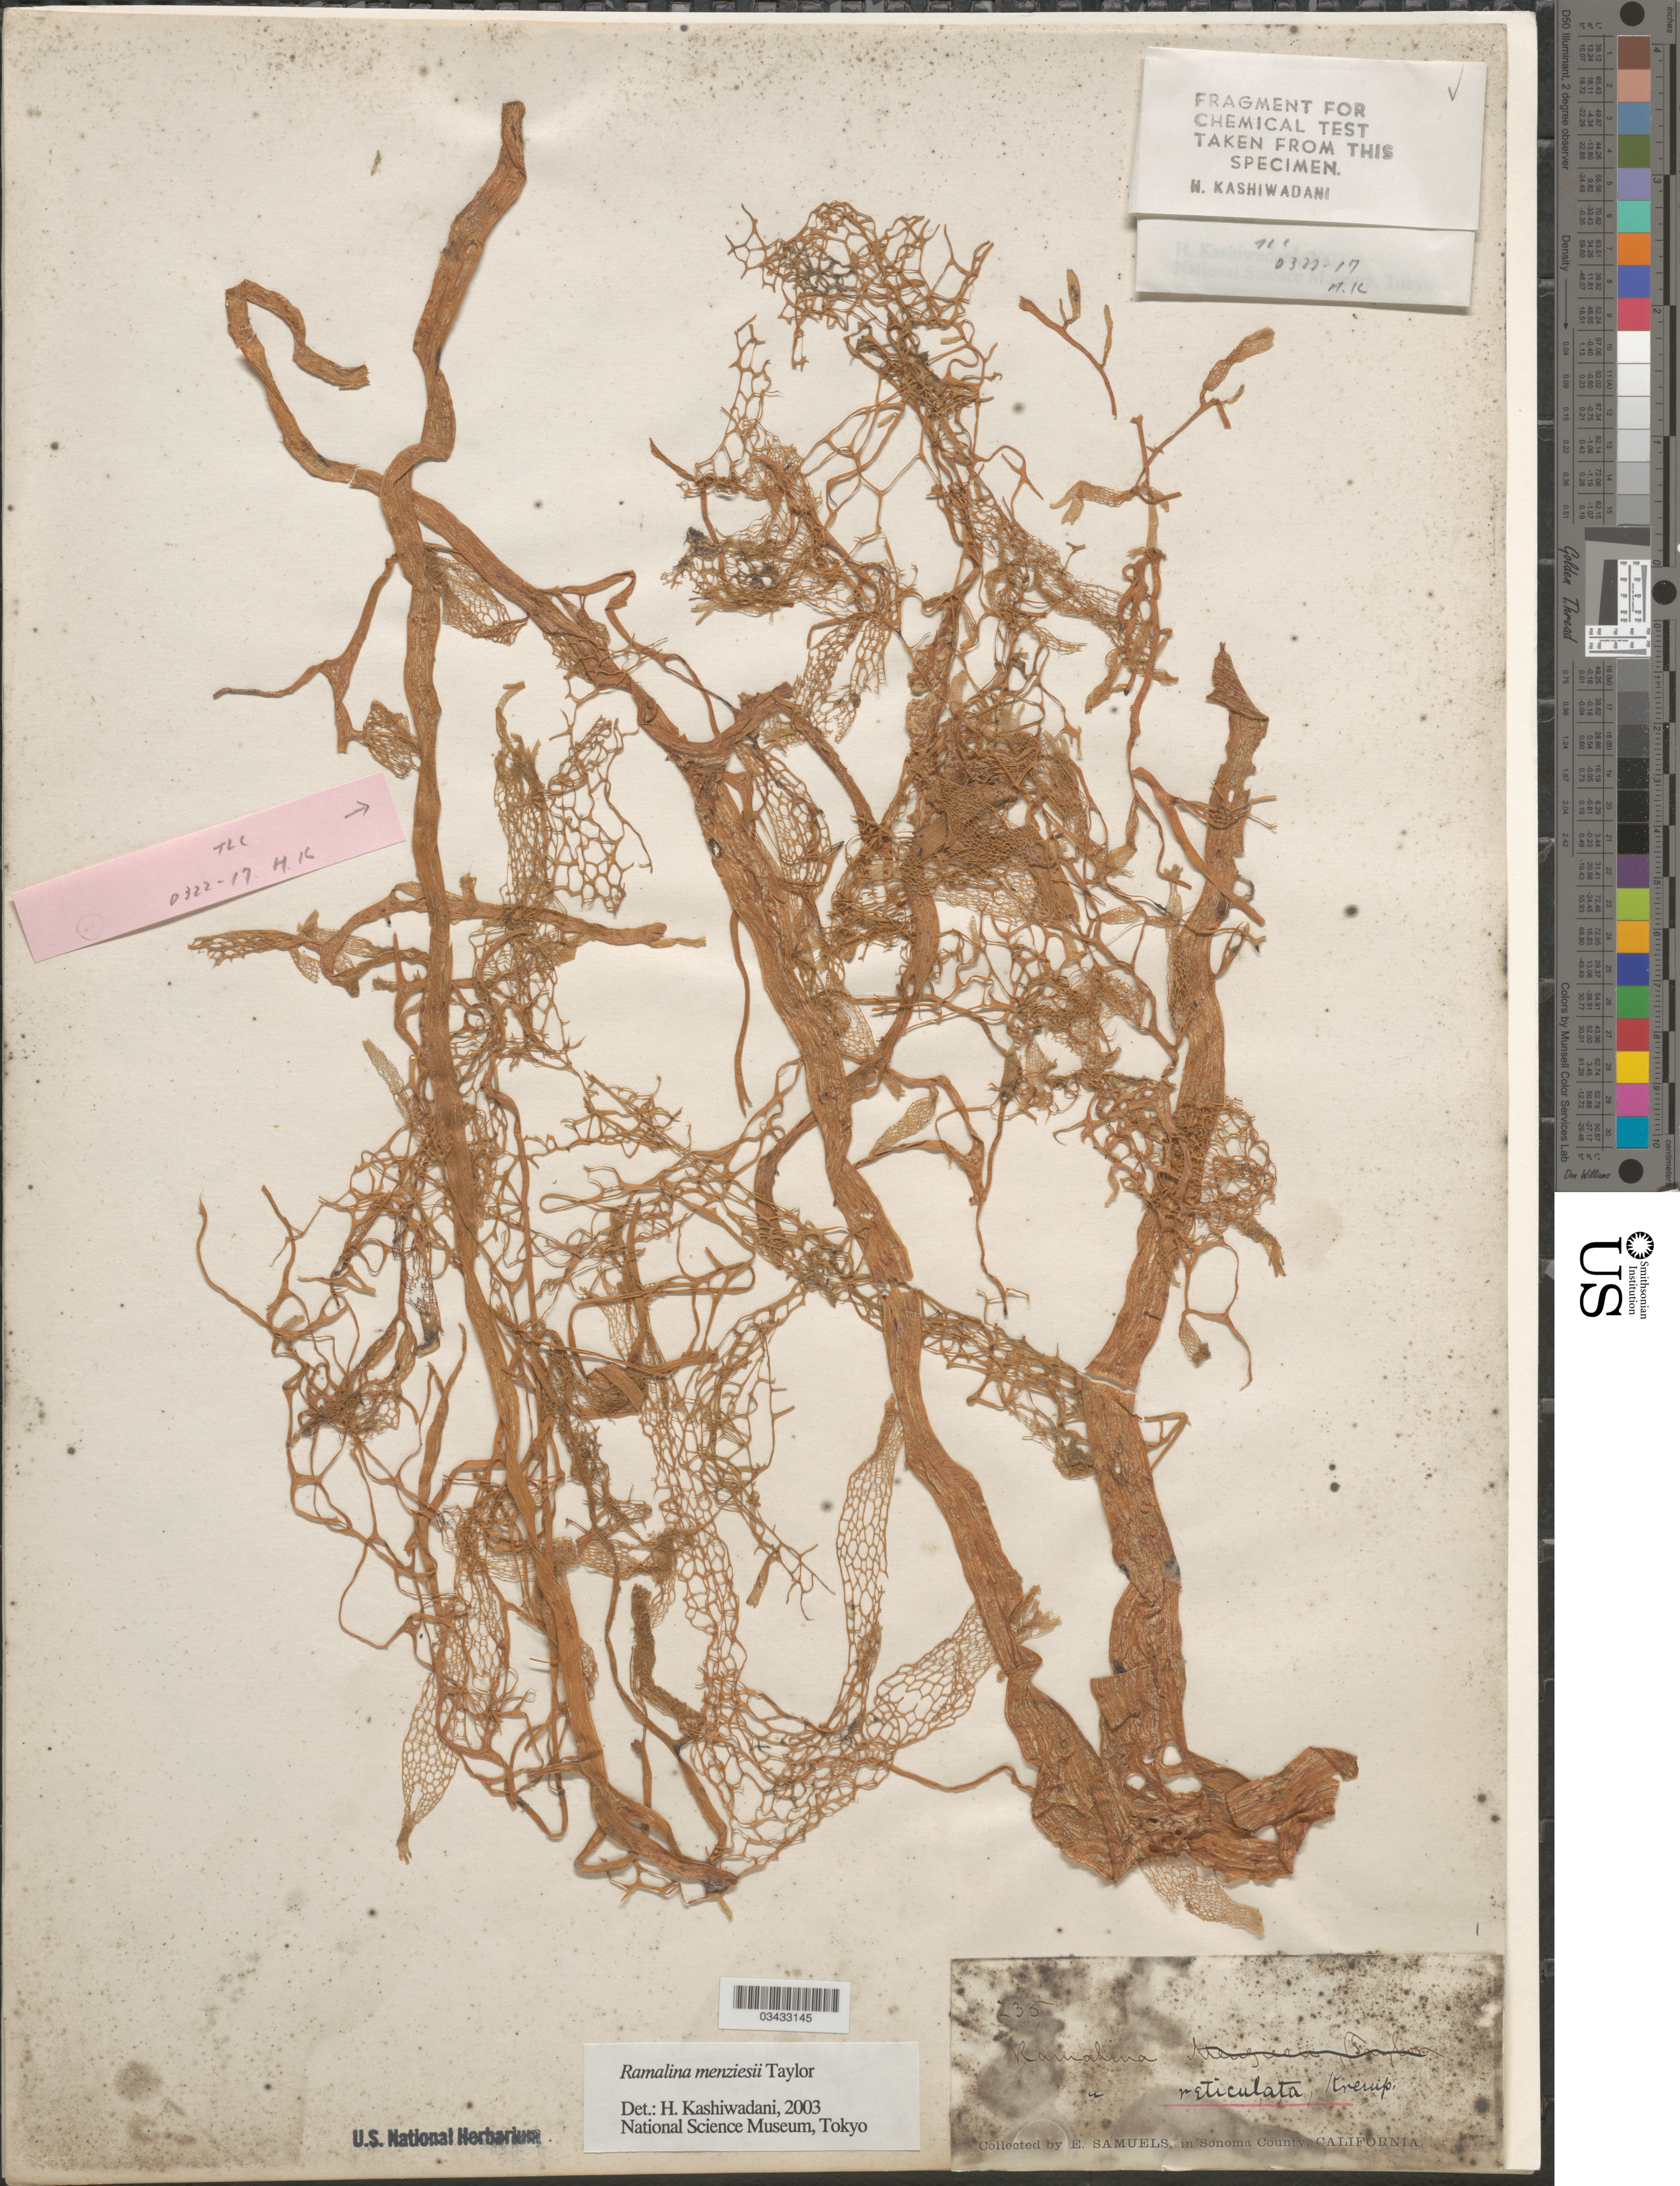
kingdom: Fungi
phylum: Ascomycota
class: Lecanoromycetes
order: Lecanorales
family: Ramalinaceae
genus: Ramalina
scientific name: Ramalina menziesii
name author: T. Taylor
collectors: E. Samuels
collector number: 235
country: United States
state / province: California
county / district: Sonoma